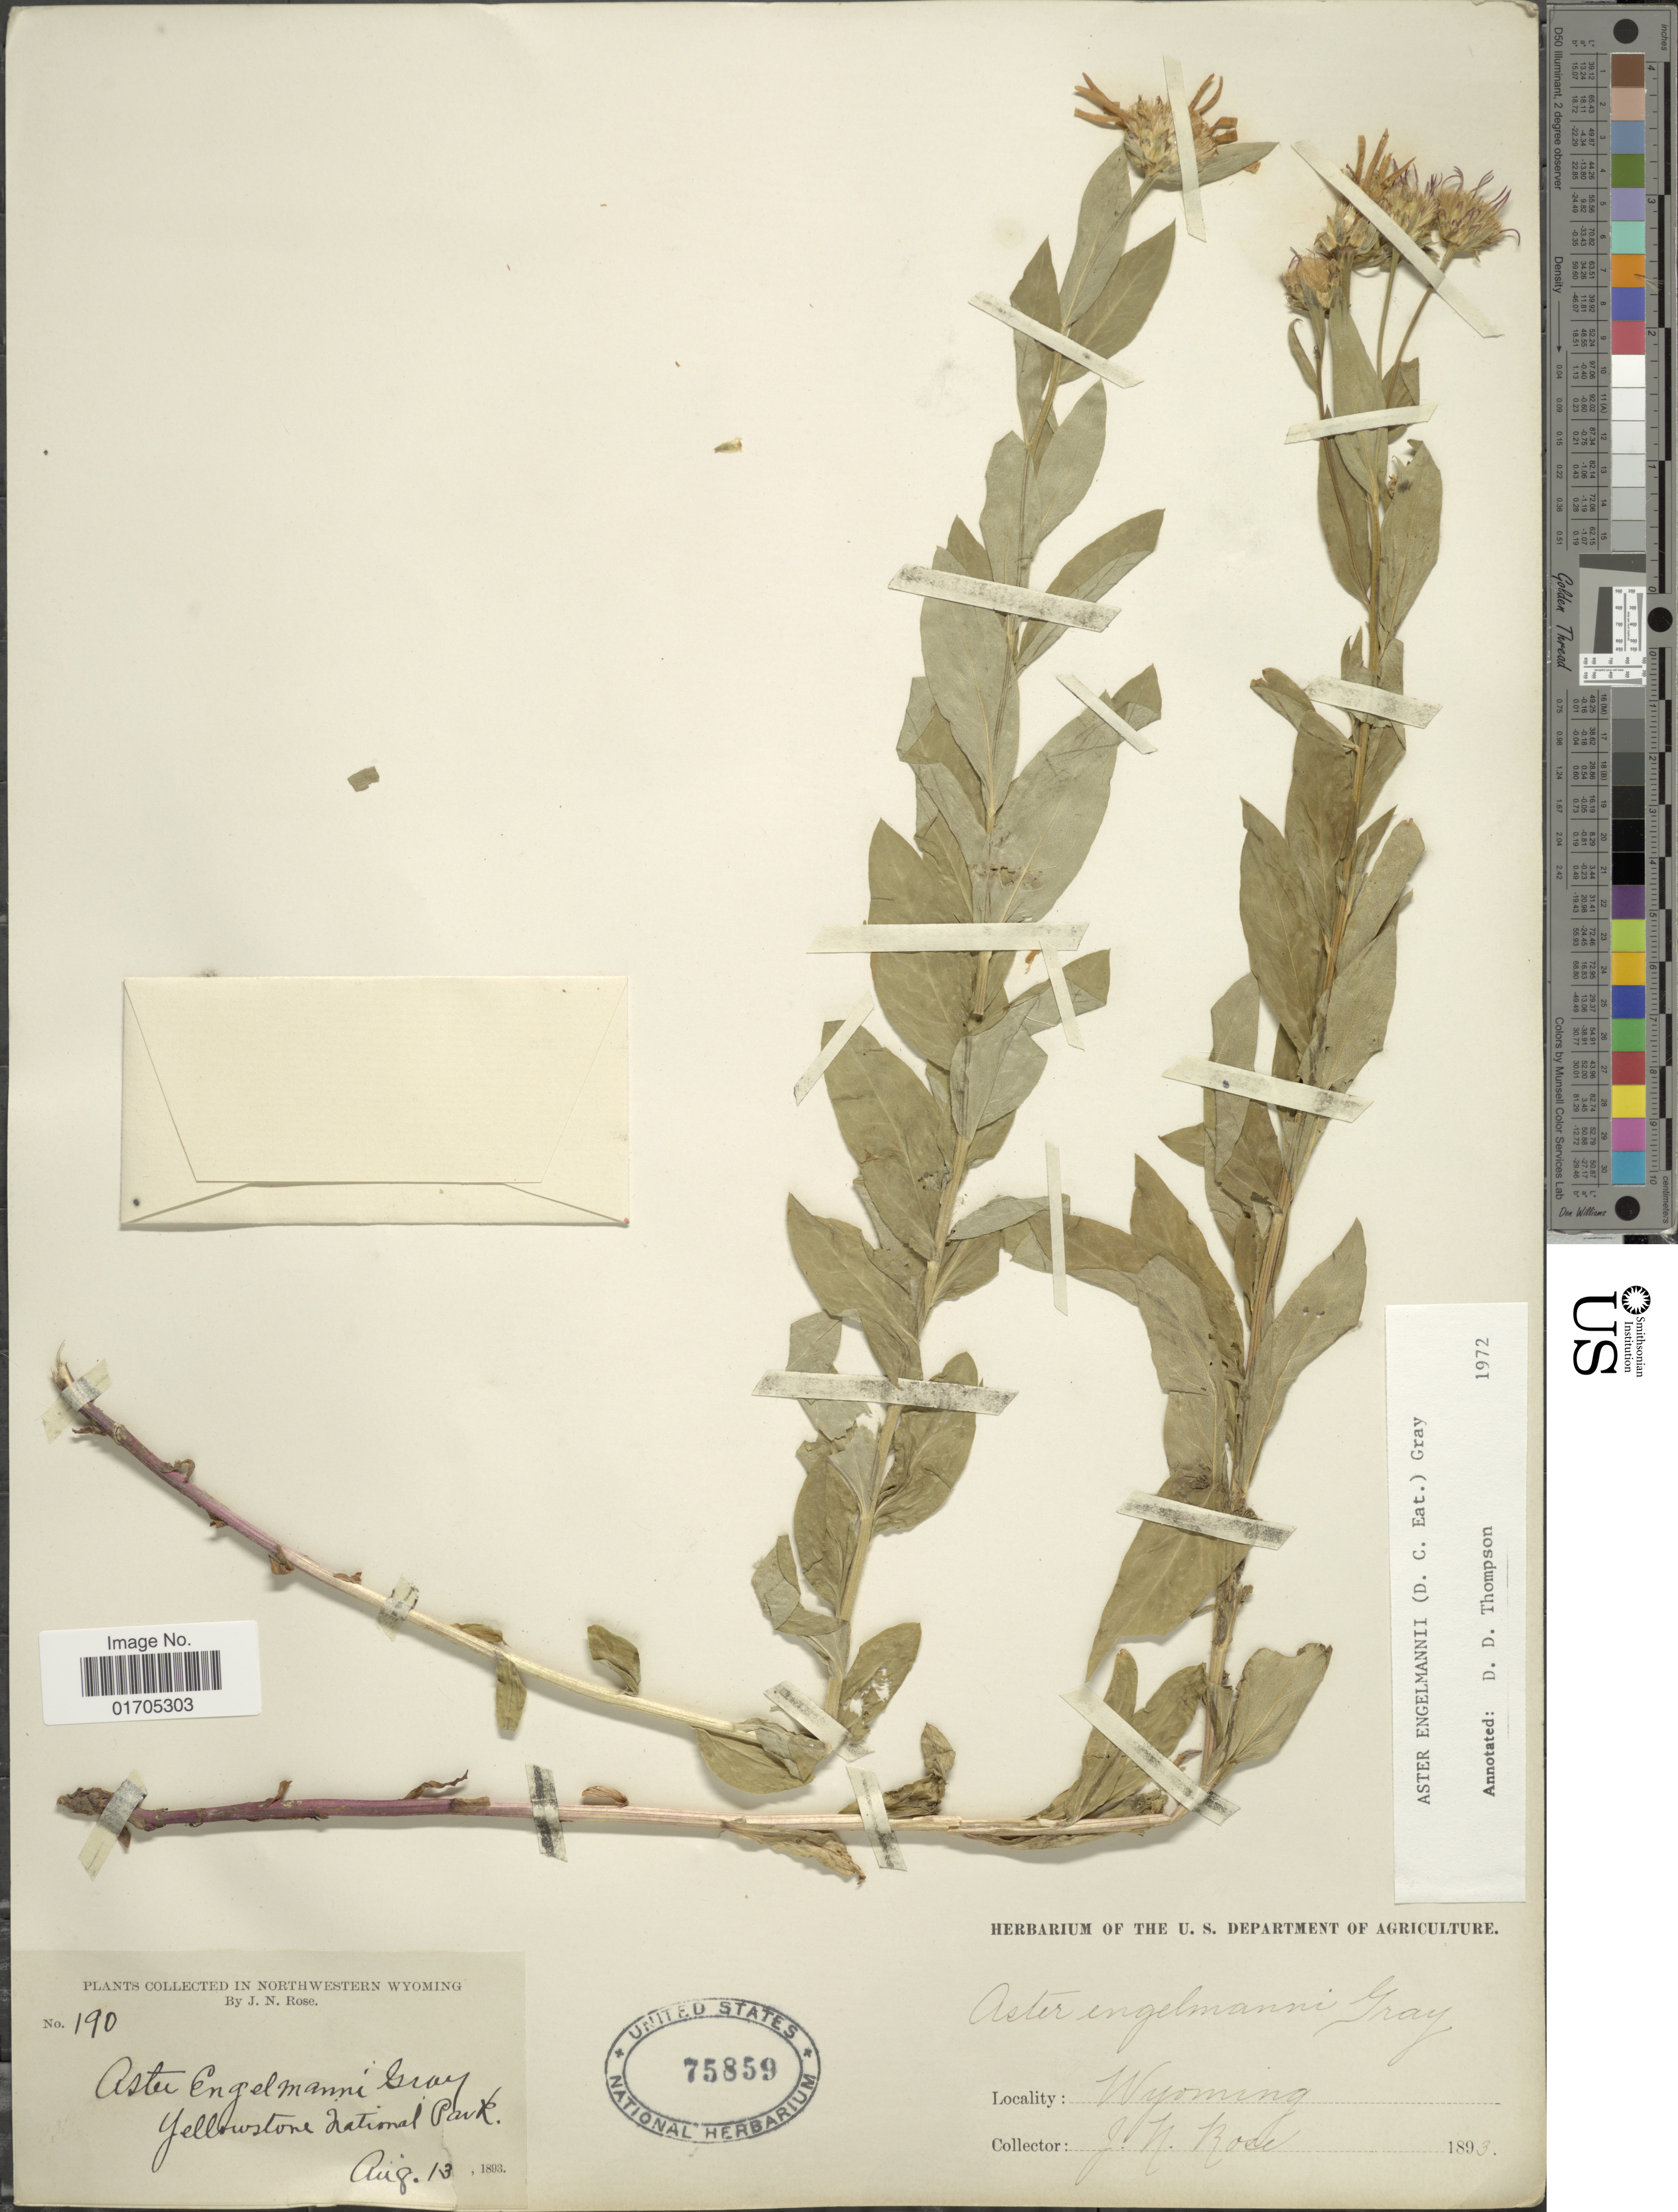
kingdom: Plantae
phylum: Tracheophyta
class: Magnoliopsida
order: Asterales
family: Asteraceae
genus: Eucephalus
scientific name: Eucephalus engelmannii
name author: (D.C. Eaton) Greene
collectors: J. N. Rose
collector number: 190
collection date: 1893-08-13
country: United States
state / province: Wyoming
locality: Northwestern Wyoming, Yellowstone National Park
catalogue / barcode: US 75859